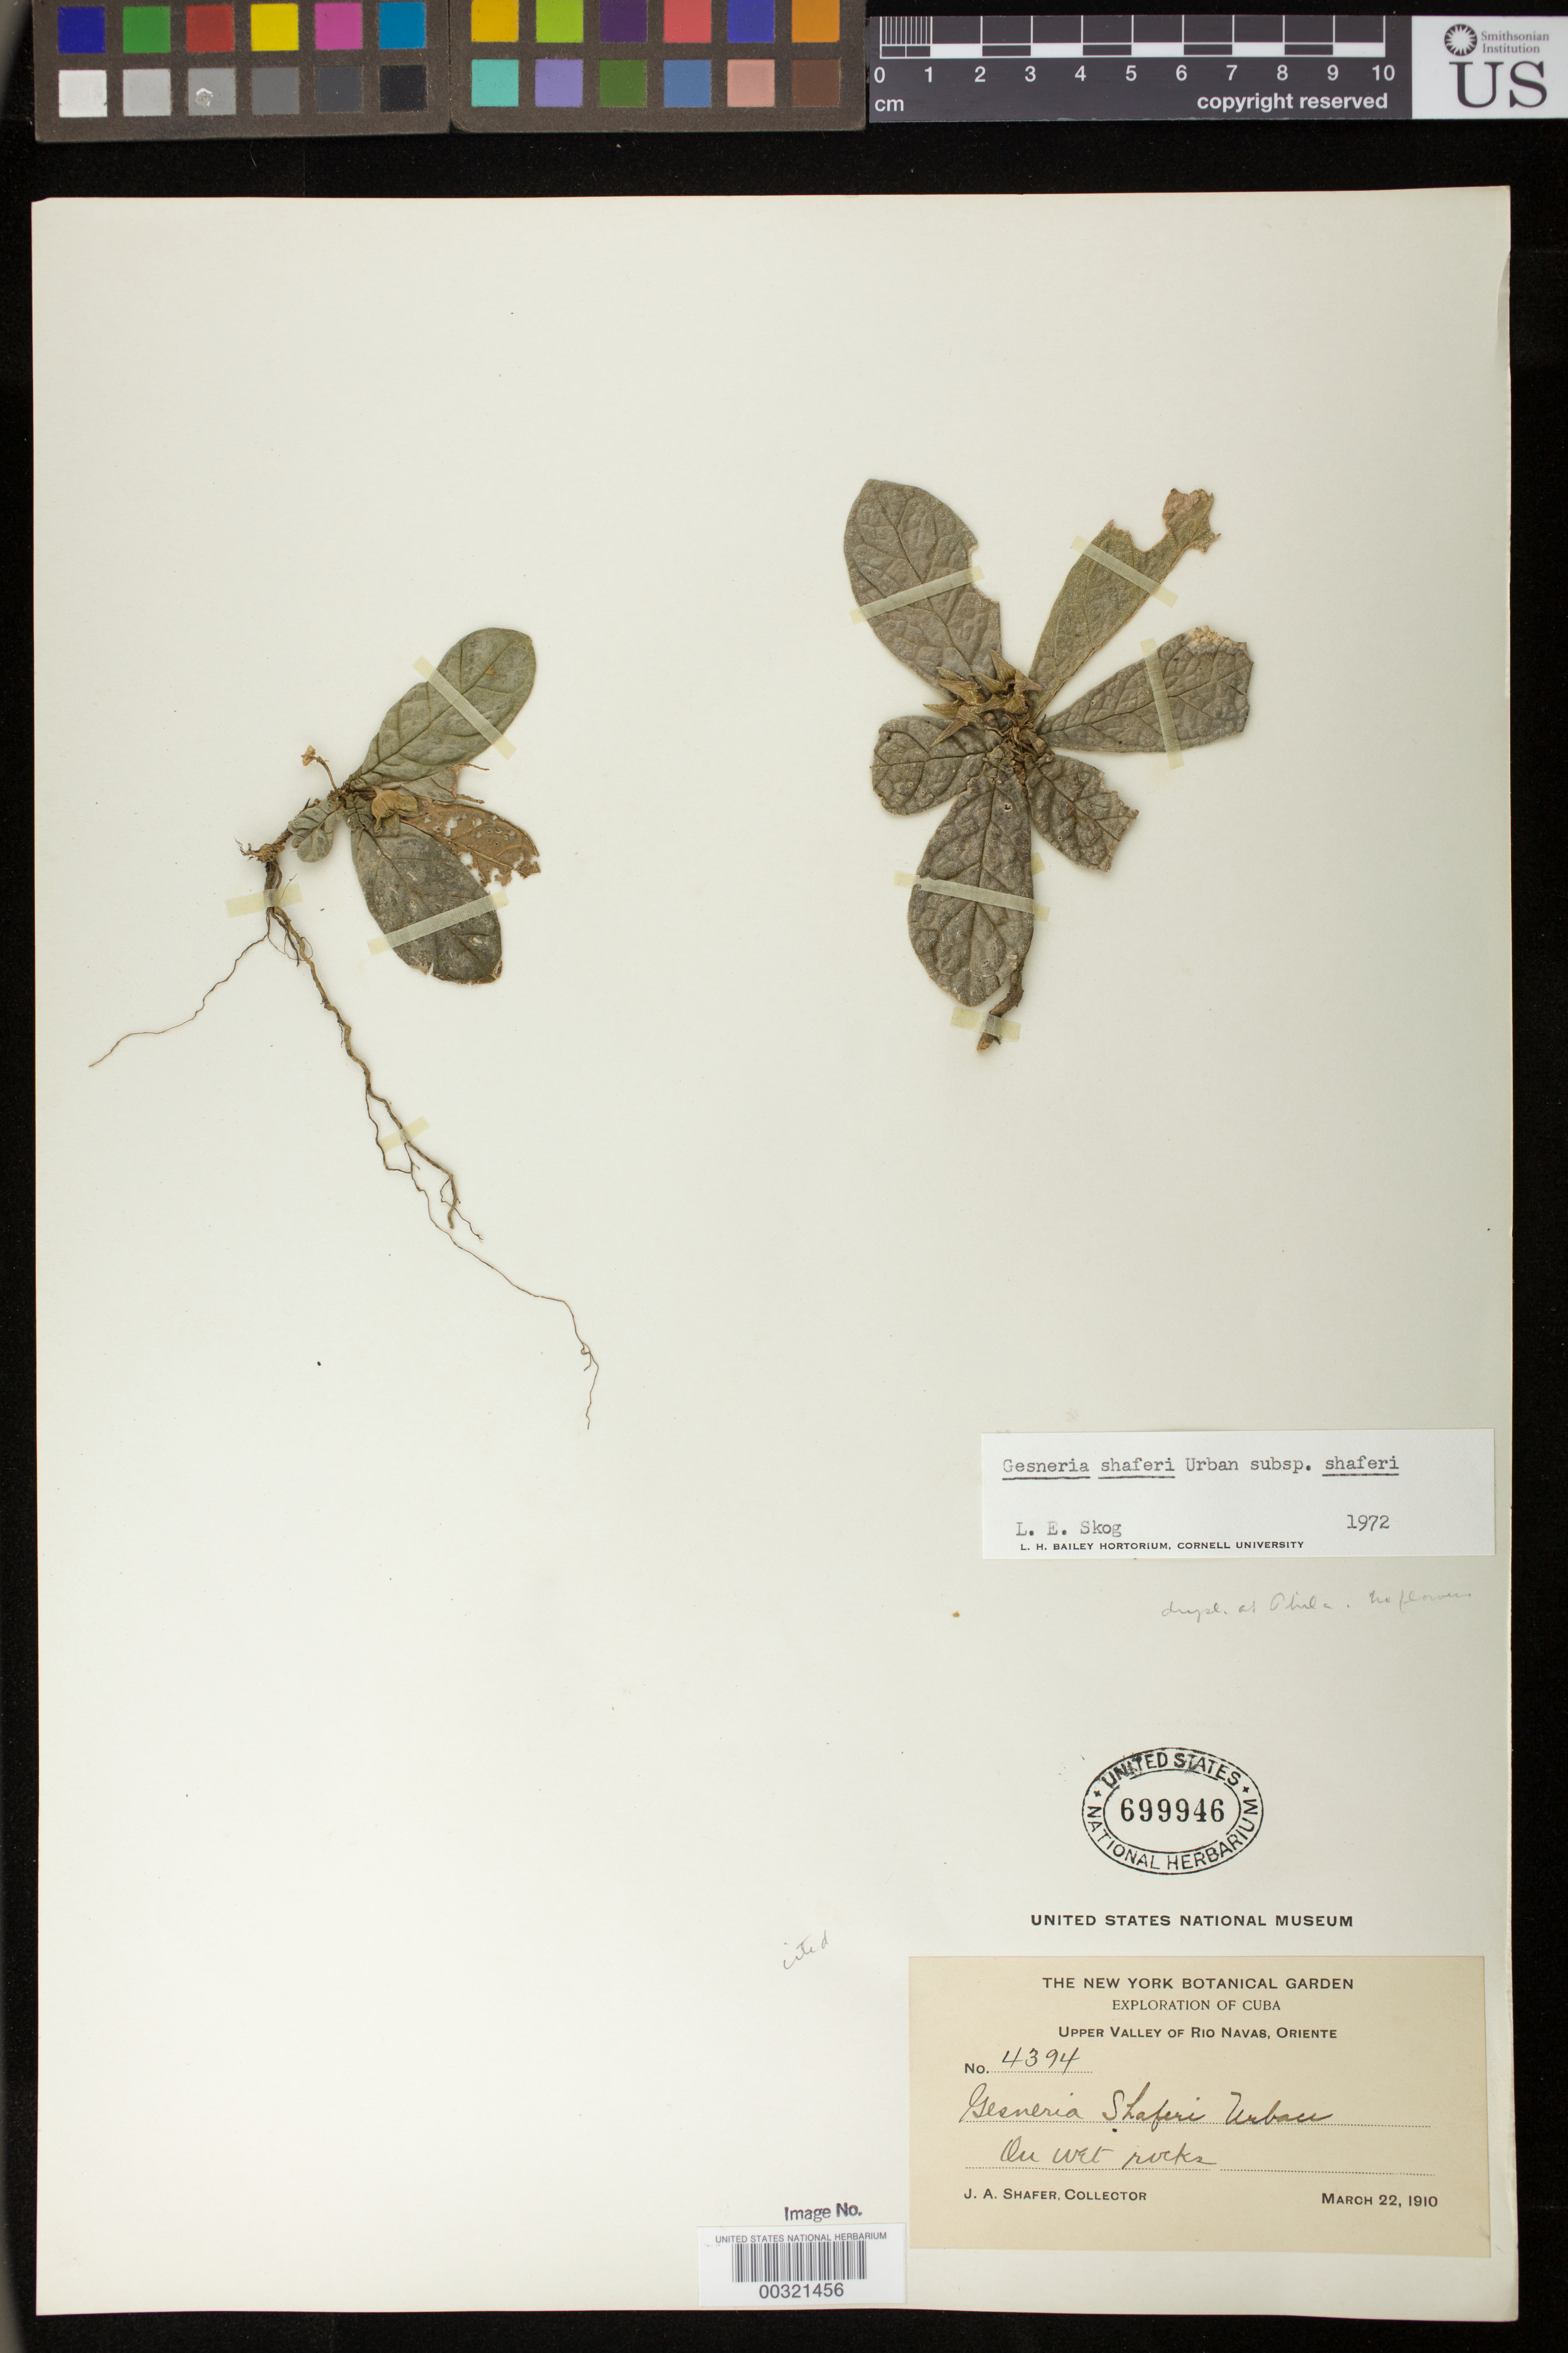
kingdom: Plantae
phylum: Tracheophyta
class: Magnoliopsida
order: Lamiales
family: Gesneriaceae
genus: Gesneria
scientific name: Gesneria depressa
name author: (Griseb.) Urb.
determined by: Clark, John L., (UNITED STATES)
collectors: J. A. Shafer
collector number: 4394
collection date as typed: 22 Mar 1910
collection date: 1910-03-22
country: Cuba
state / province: Oriente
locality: Upper valley of Rio Navas, near cassadu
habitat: On wet rocks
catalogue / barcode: US 699946